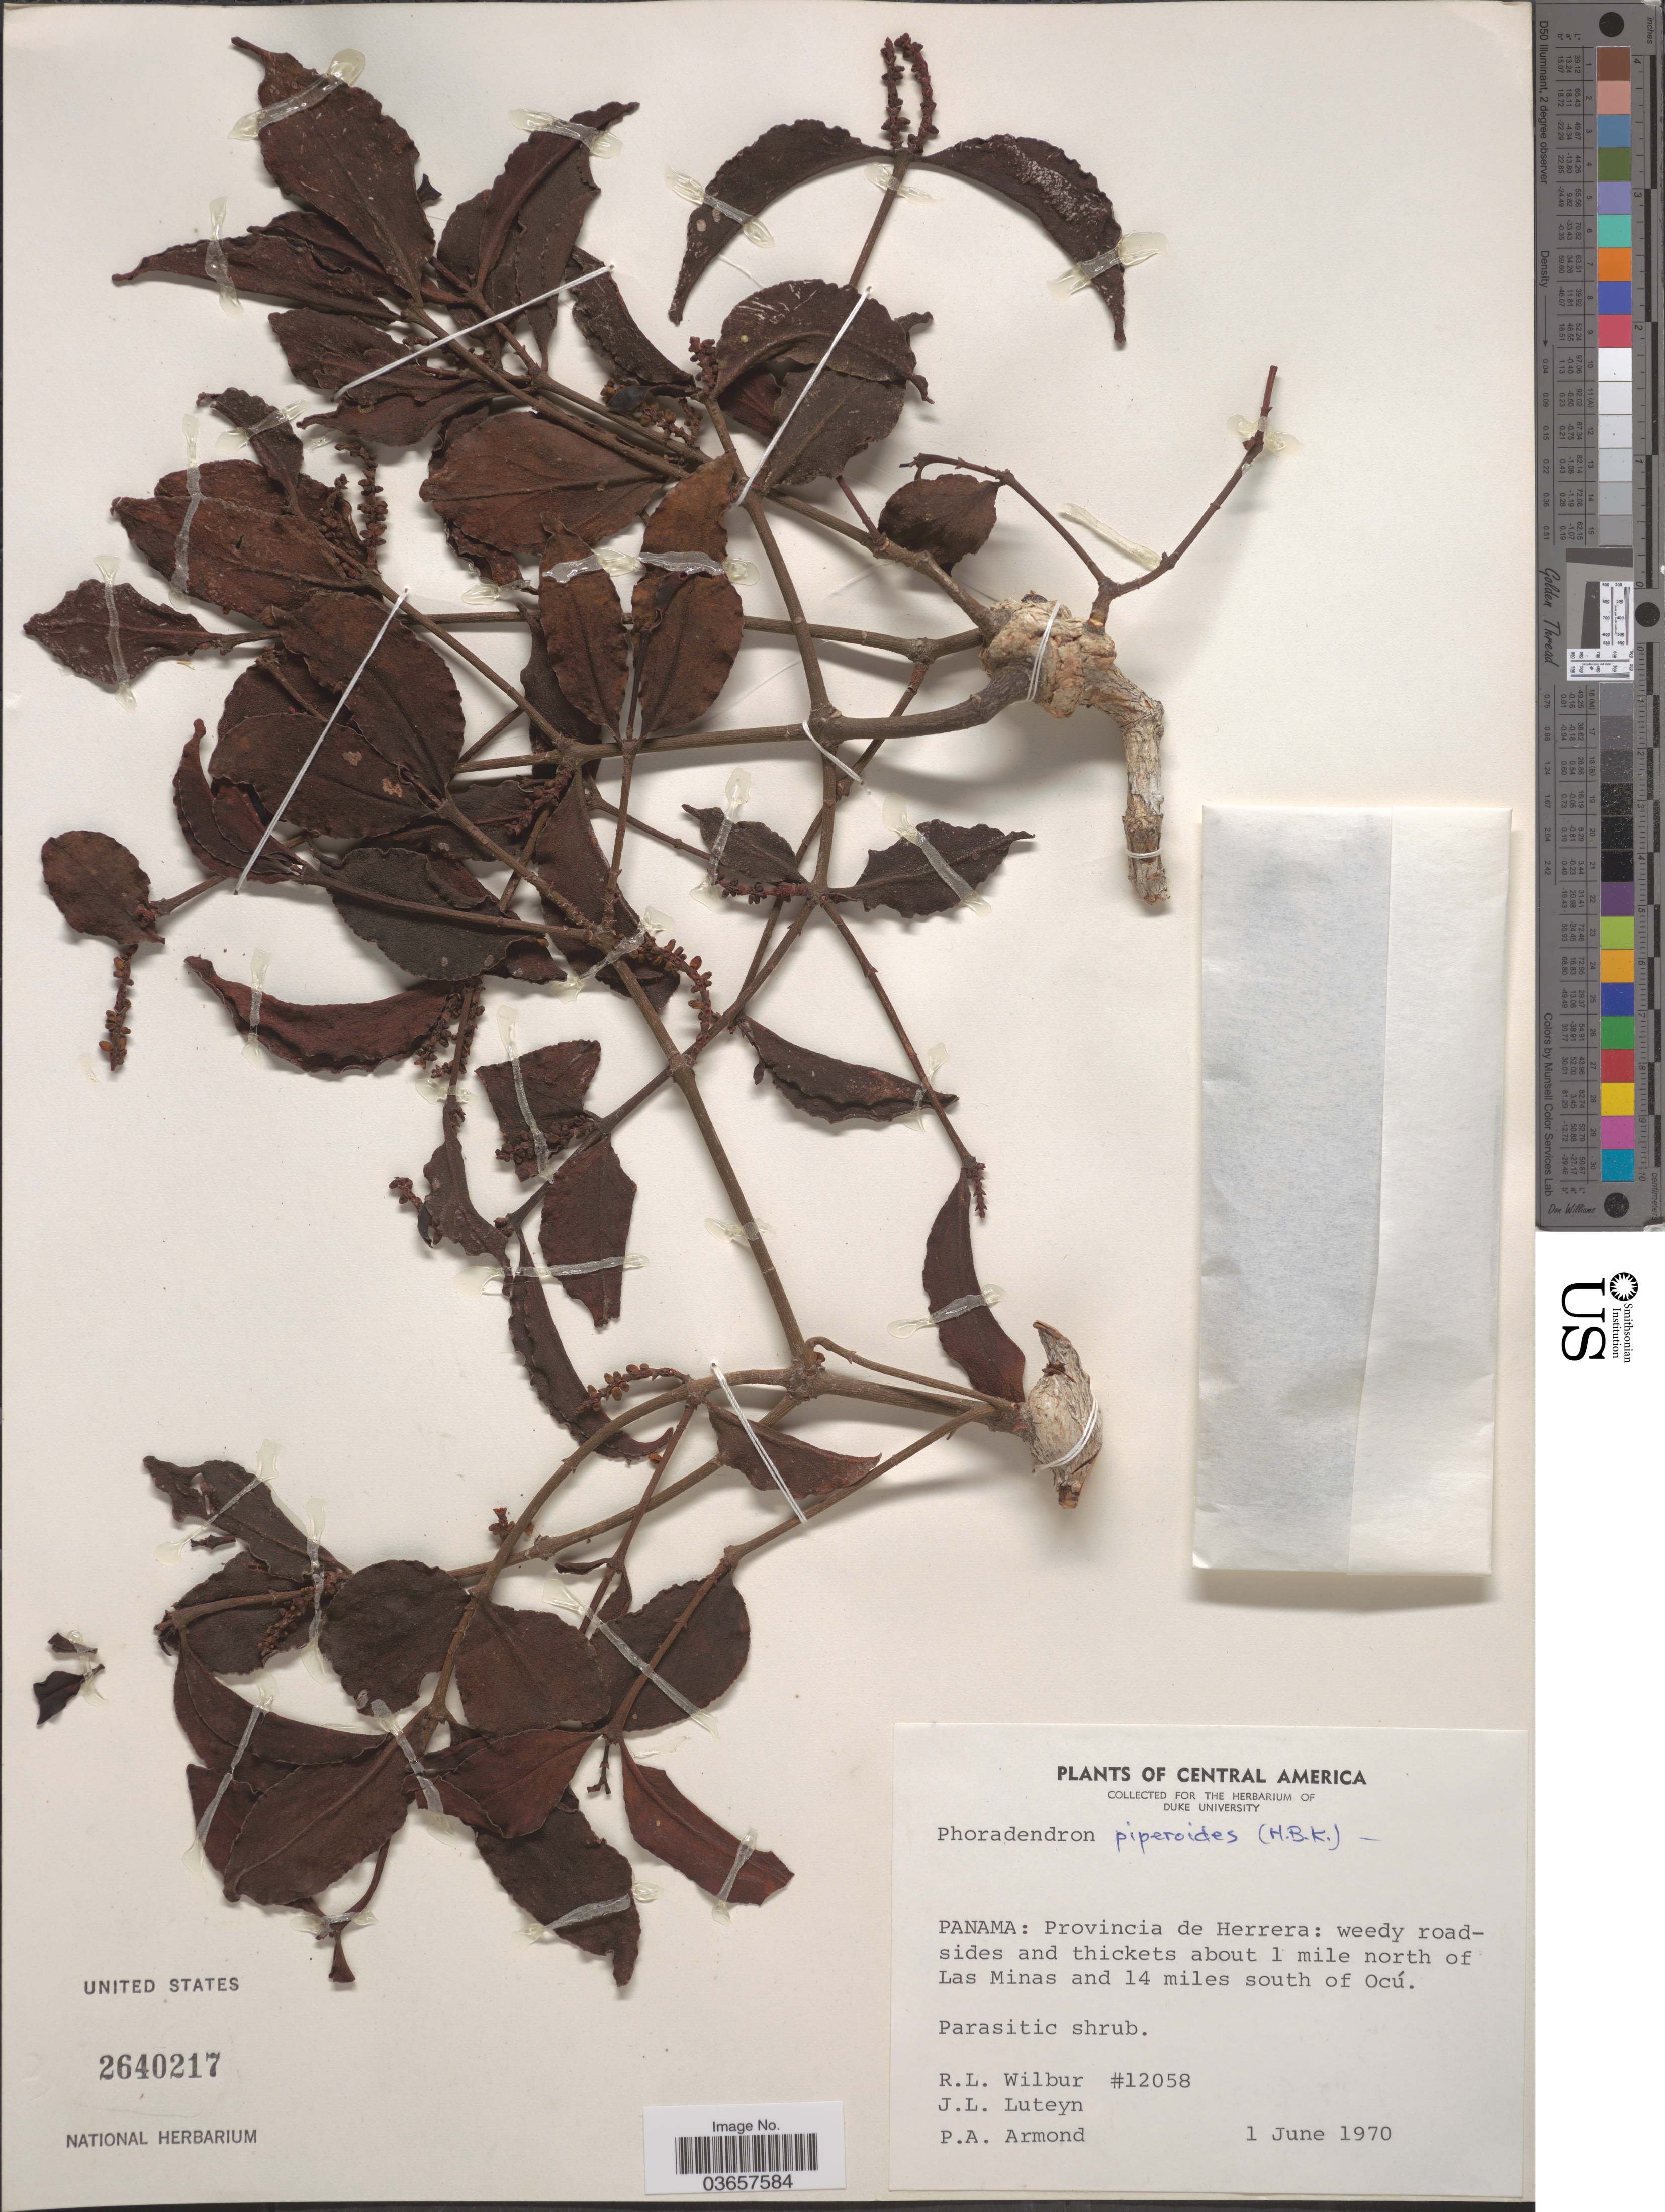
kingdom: Plantae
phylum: Tracheophyta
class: Magnoliopsida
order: Santalales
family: Viscaceae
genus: Phoradendron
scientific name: Phoradendron piperoides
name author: (Kunth) Trel.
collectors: R. L. Wilbur, J. Luteyn & P. Armond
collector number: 12058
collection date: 1970-06-01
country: Panama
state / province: Herrera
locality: Weedy roadsides and thickets about 1 mile north of Las Minas and 14 miles south of Ocú.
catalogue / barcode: US 2640217